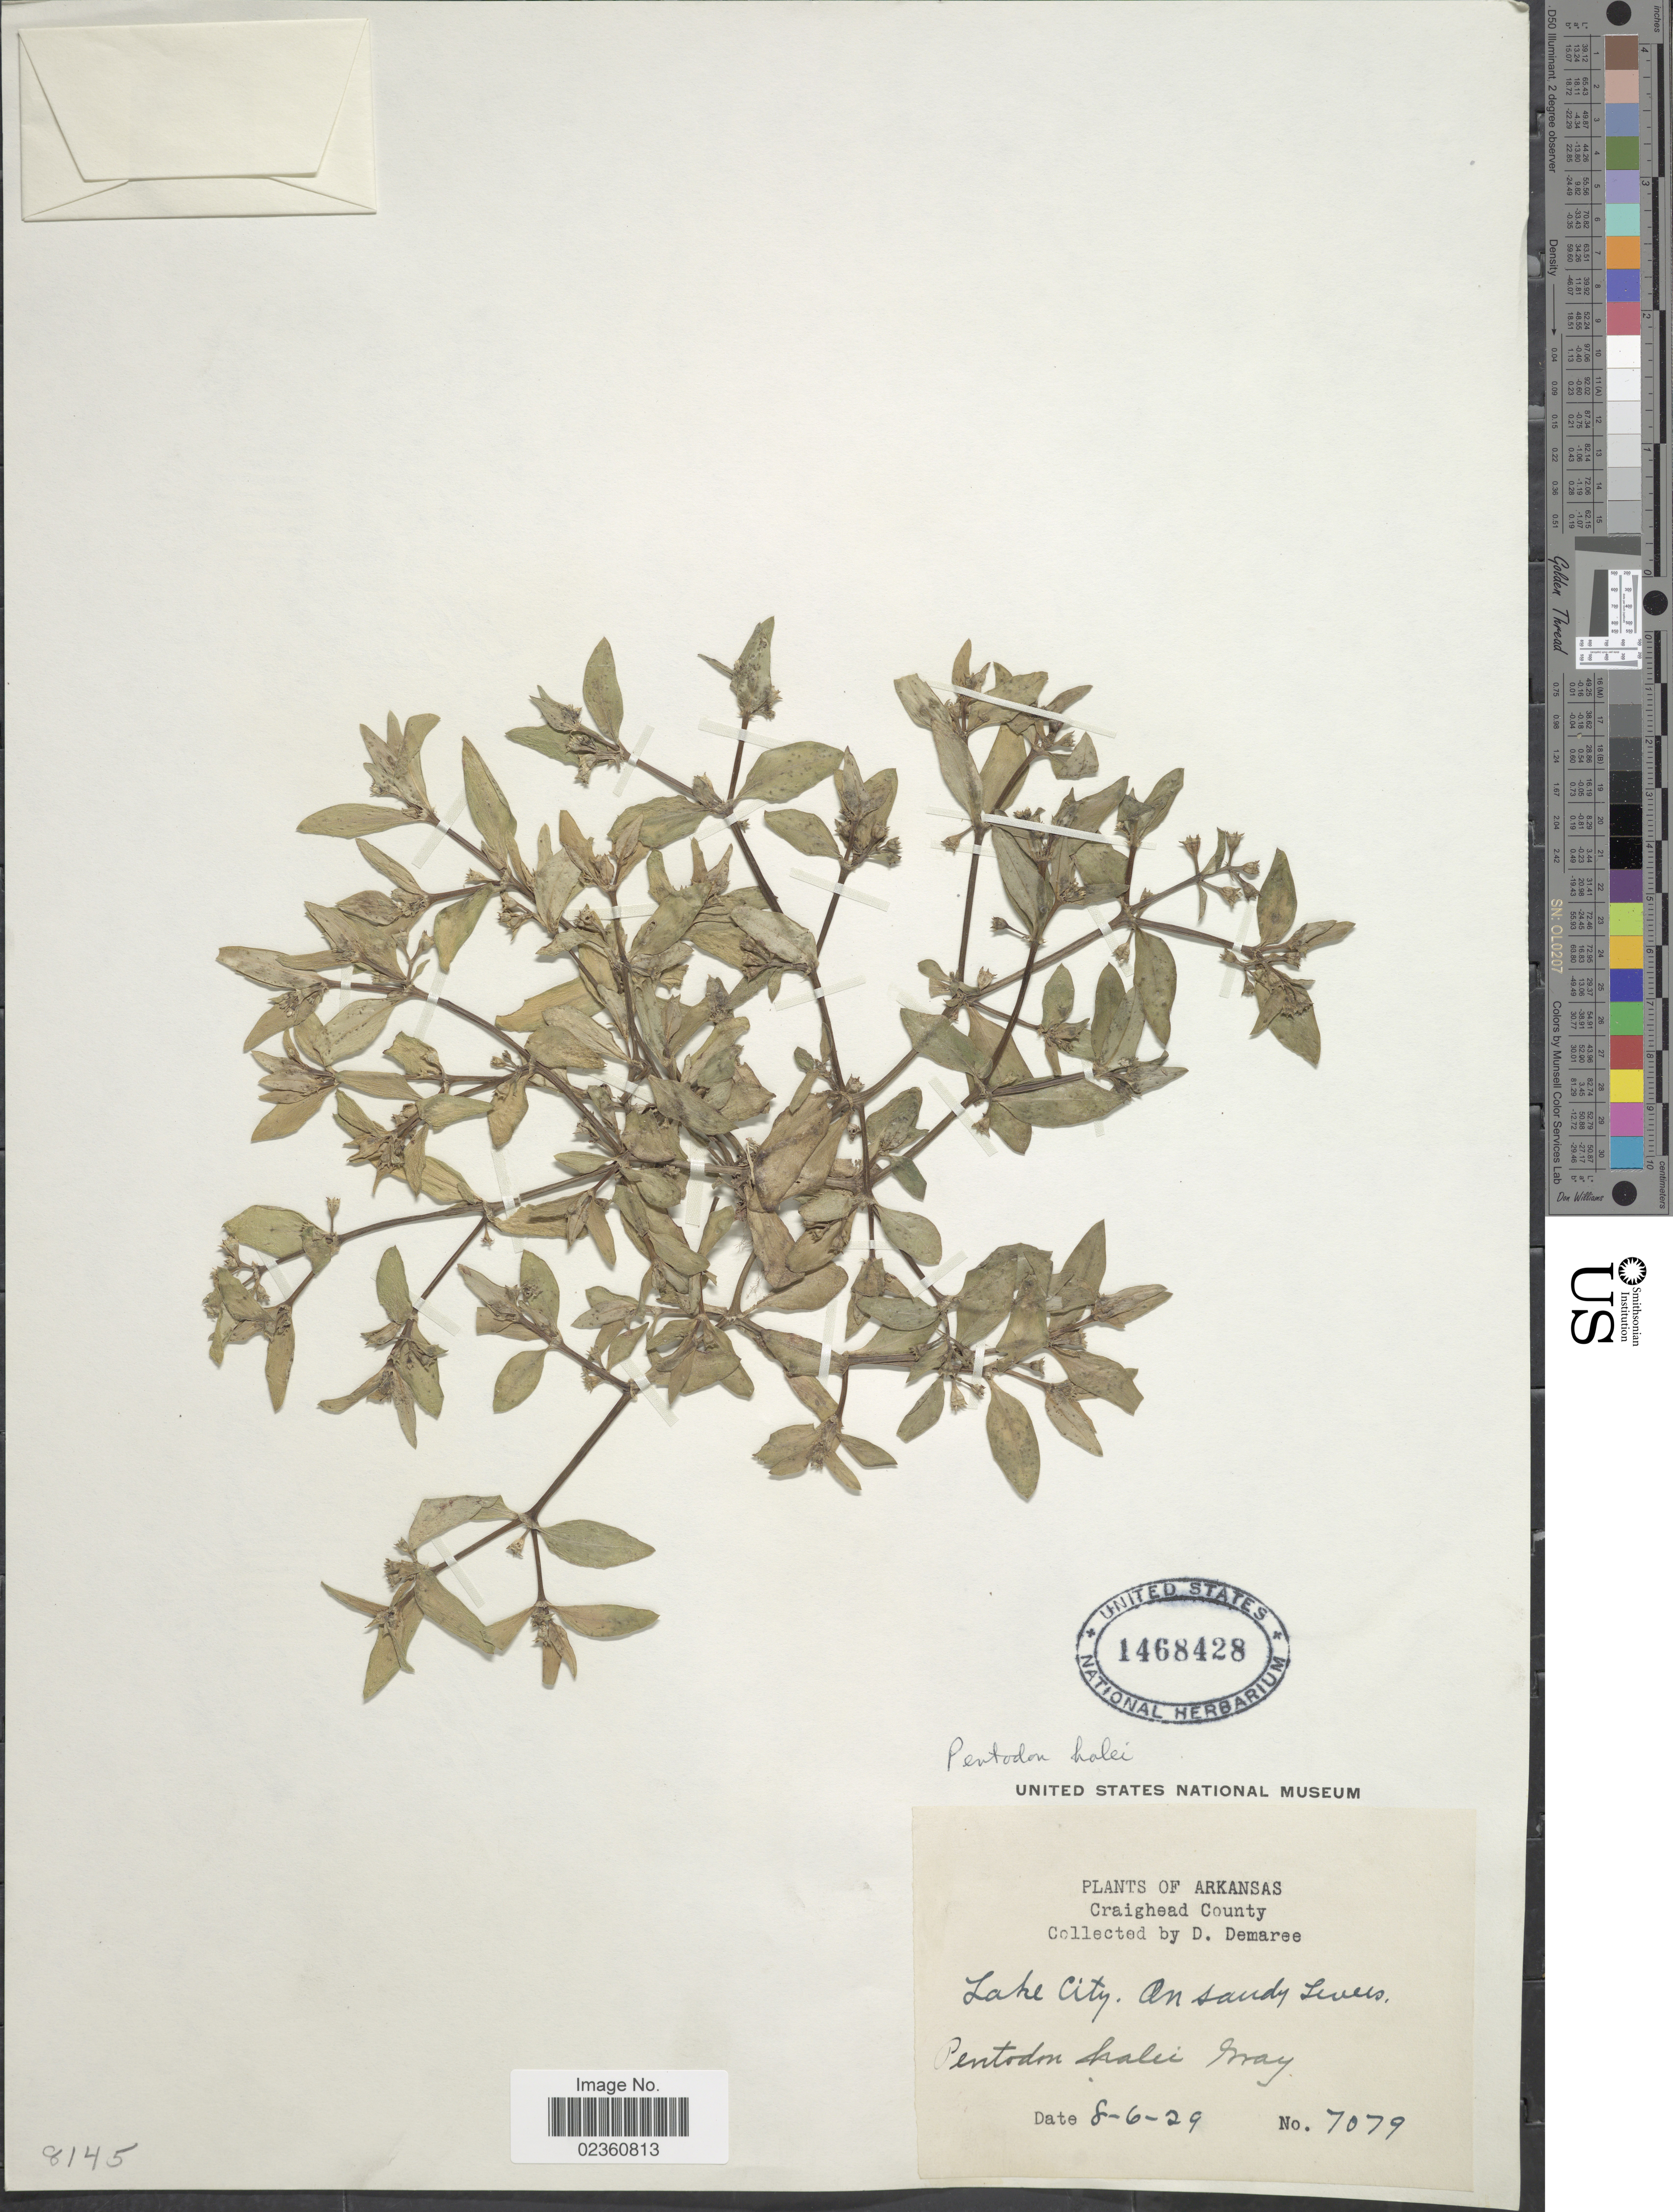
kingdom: Plantae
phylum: Tracheophyta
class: Magnoliopsida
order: Gentianales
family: Rubiaceae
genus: Pentodon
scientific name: Pentodon halei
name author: A. Gray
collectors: D. Demaree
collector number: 7079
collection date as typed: Transcribed d/m/y: 8/6/29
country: United States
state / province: Arkansas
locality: Craighead County, Lake City, On sandy Levels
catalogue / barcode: US 1468428